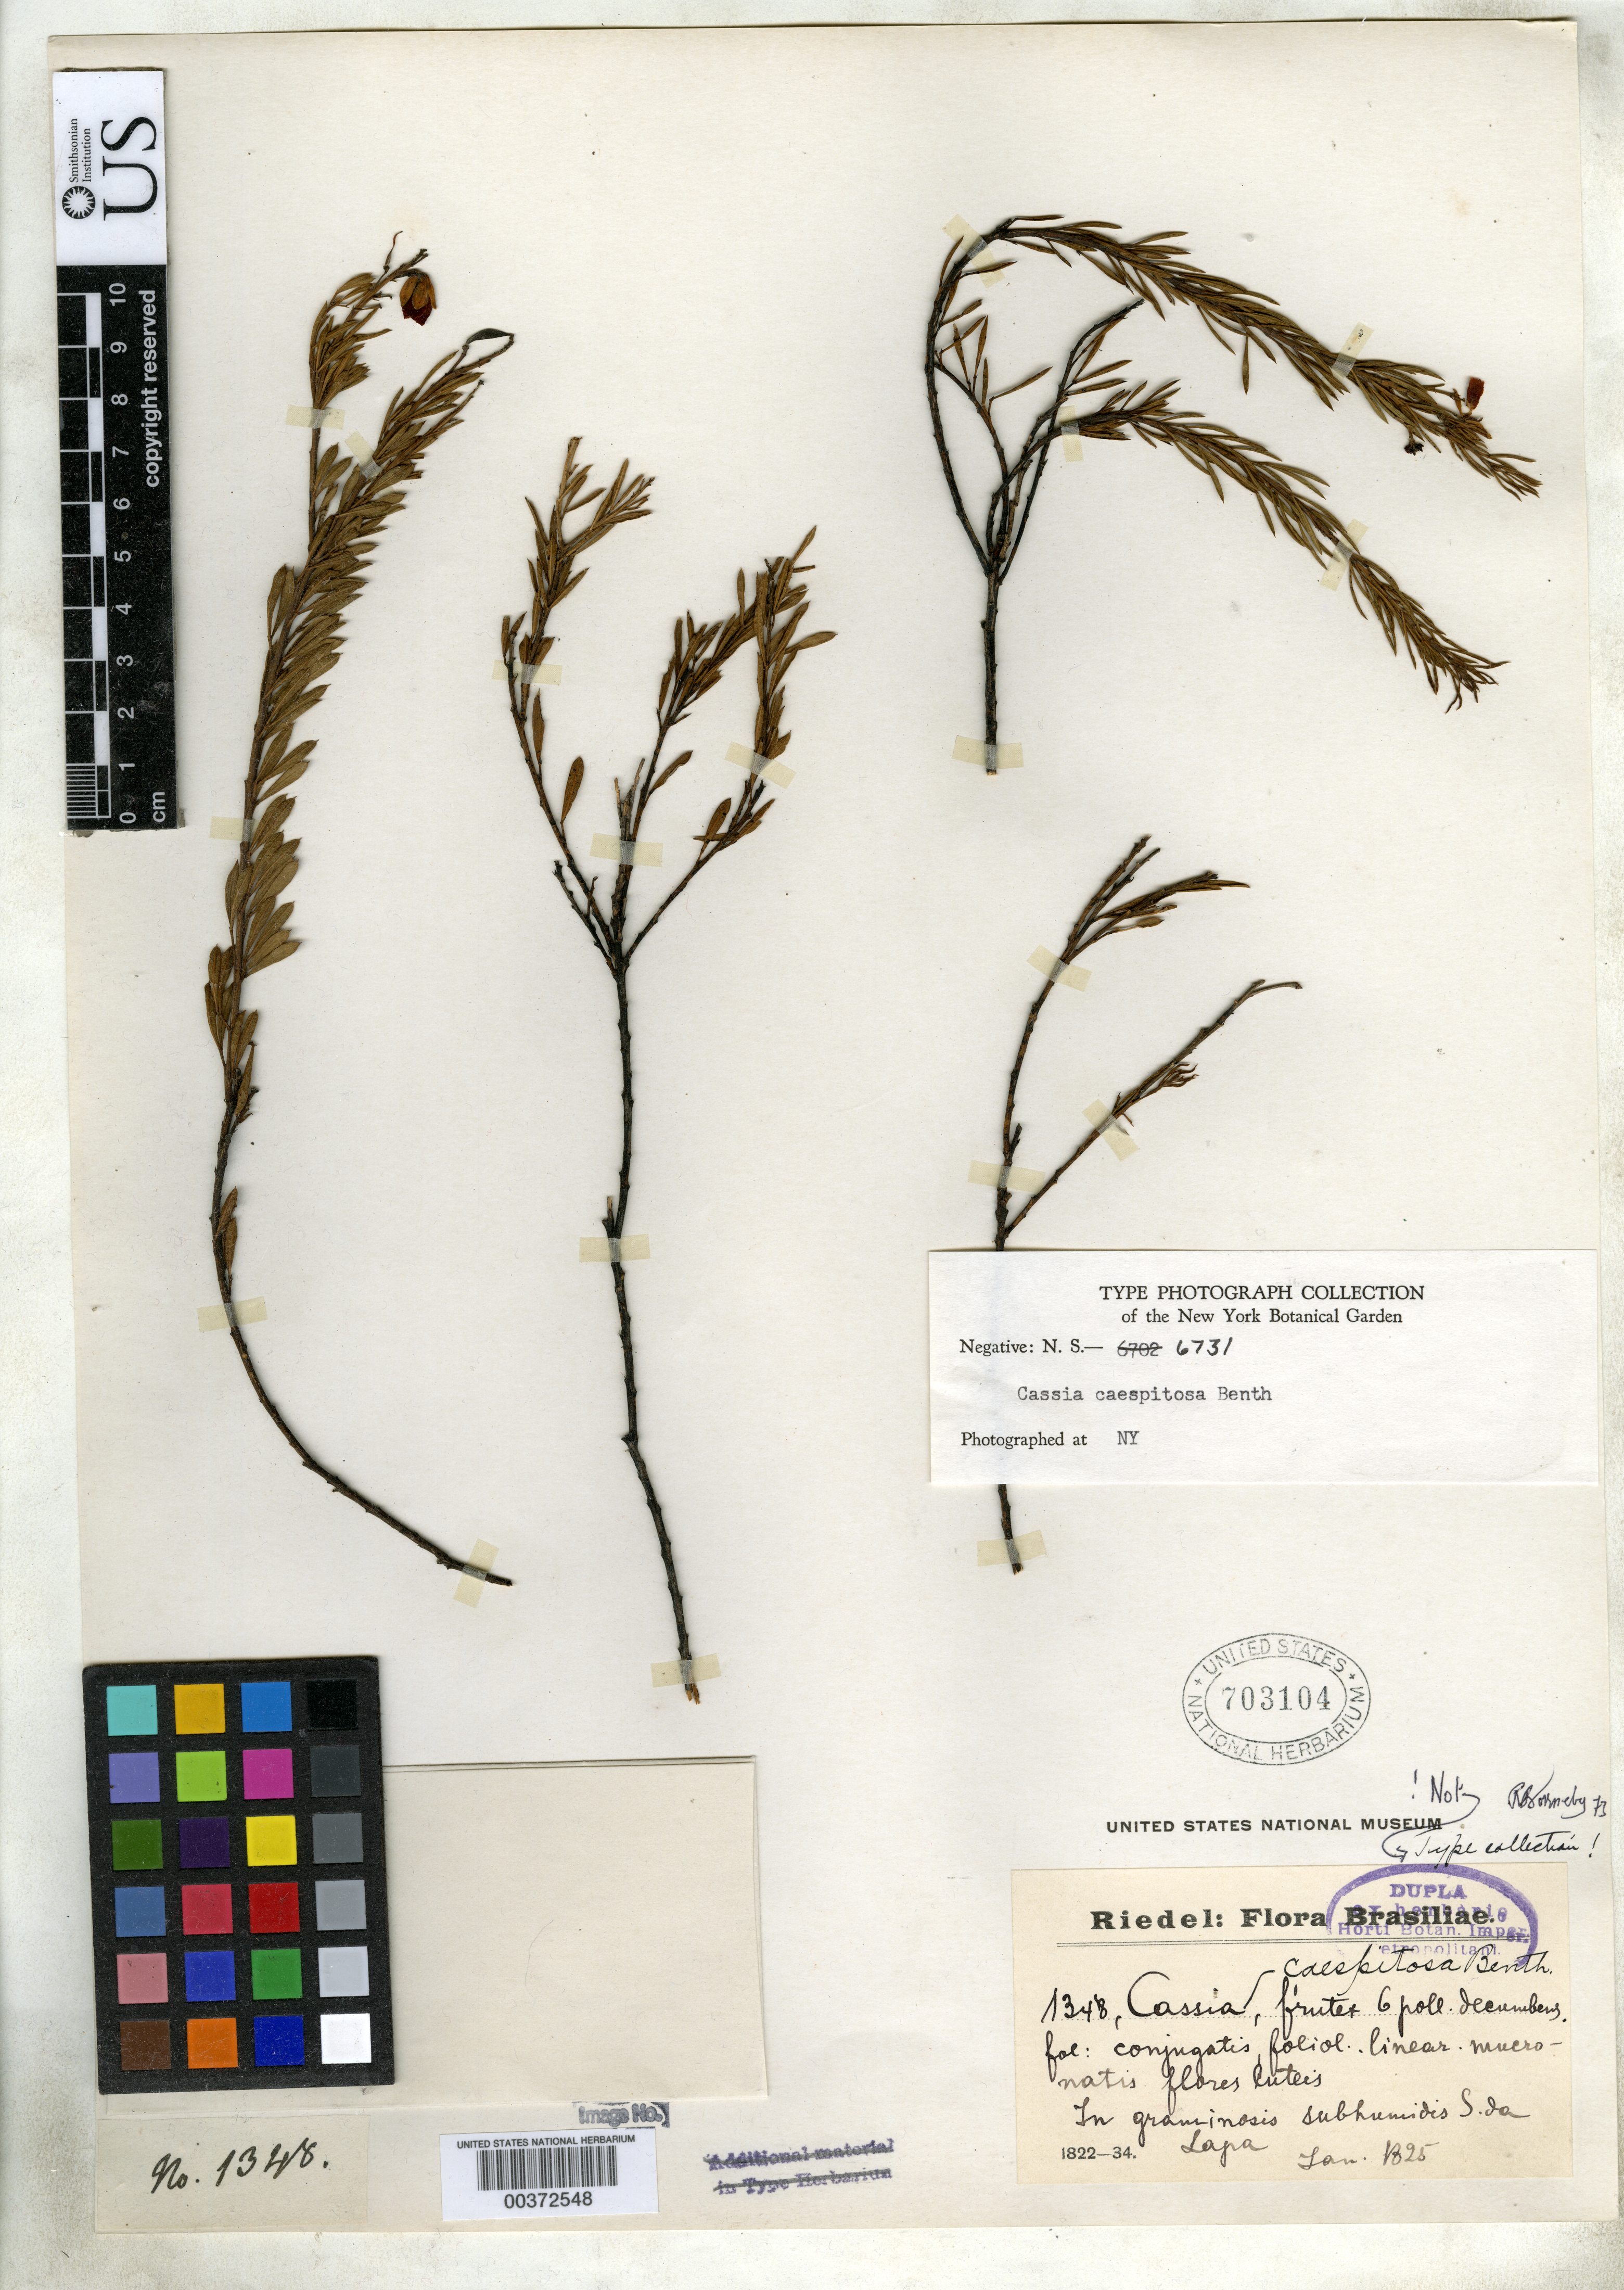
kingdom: Plantae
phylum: Tracheophyta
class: Magnoliopsida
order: Fabales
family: Fabaceae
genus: Cassia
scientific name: Cassia caespitosa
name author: Benth. in Mart.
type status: Possible Type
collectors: L. Riedel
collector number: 1348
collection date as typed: Jan 1825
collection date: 1825-01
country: Brazil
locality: S. da Lapa.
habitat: In graminosis subhumidis.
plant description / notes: Standley annotated this sheet "type collection", but Irwin and Barneby (Mem. NYBG 30:200 1978) write that it was not seen by Bentham and designate the lectotype instead as Riedel 564.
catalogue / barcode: US 703104